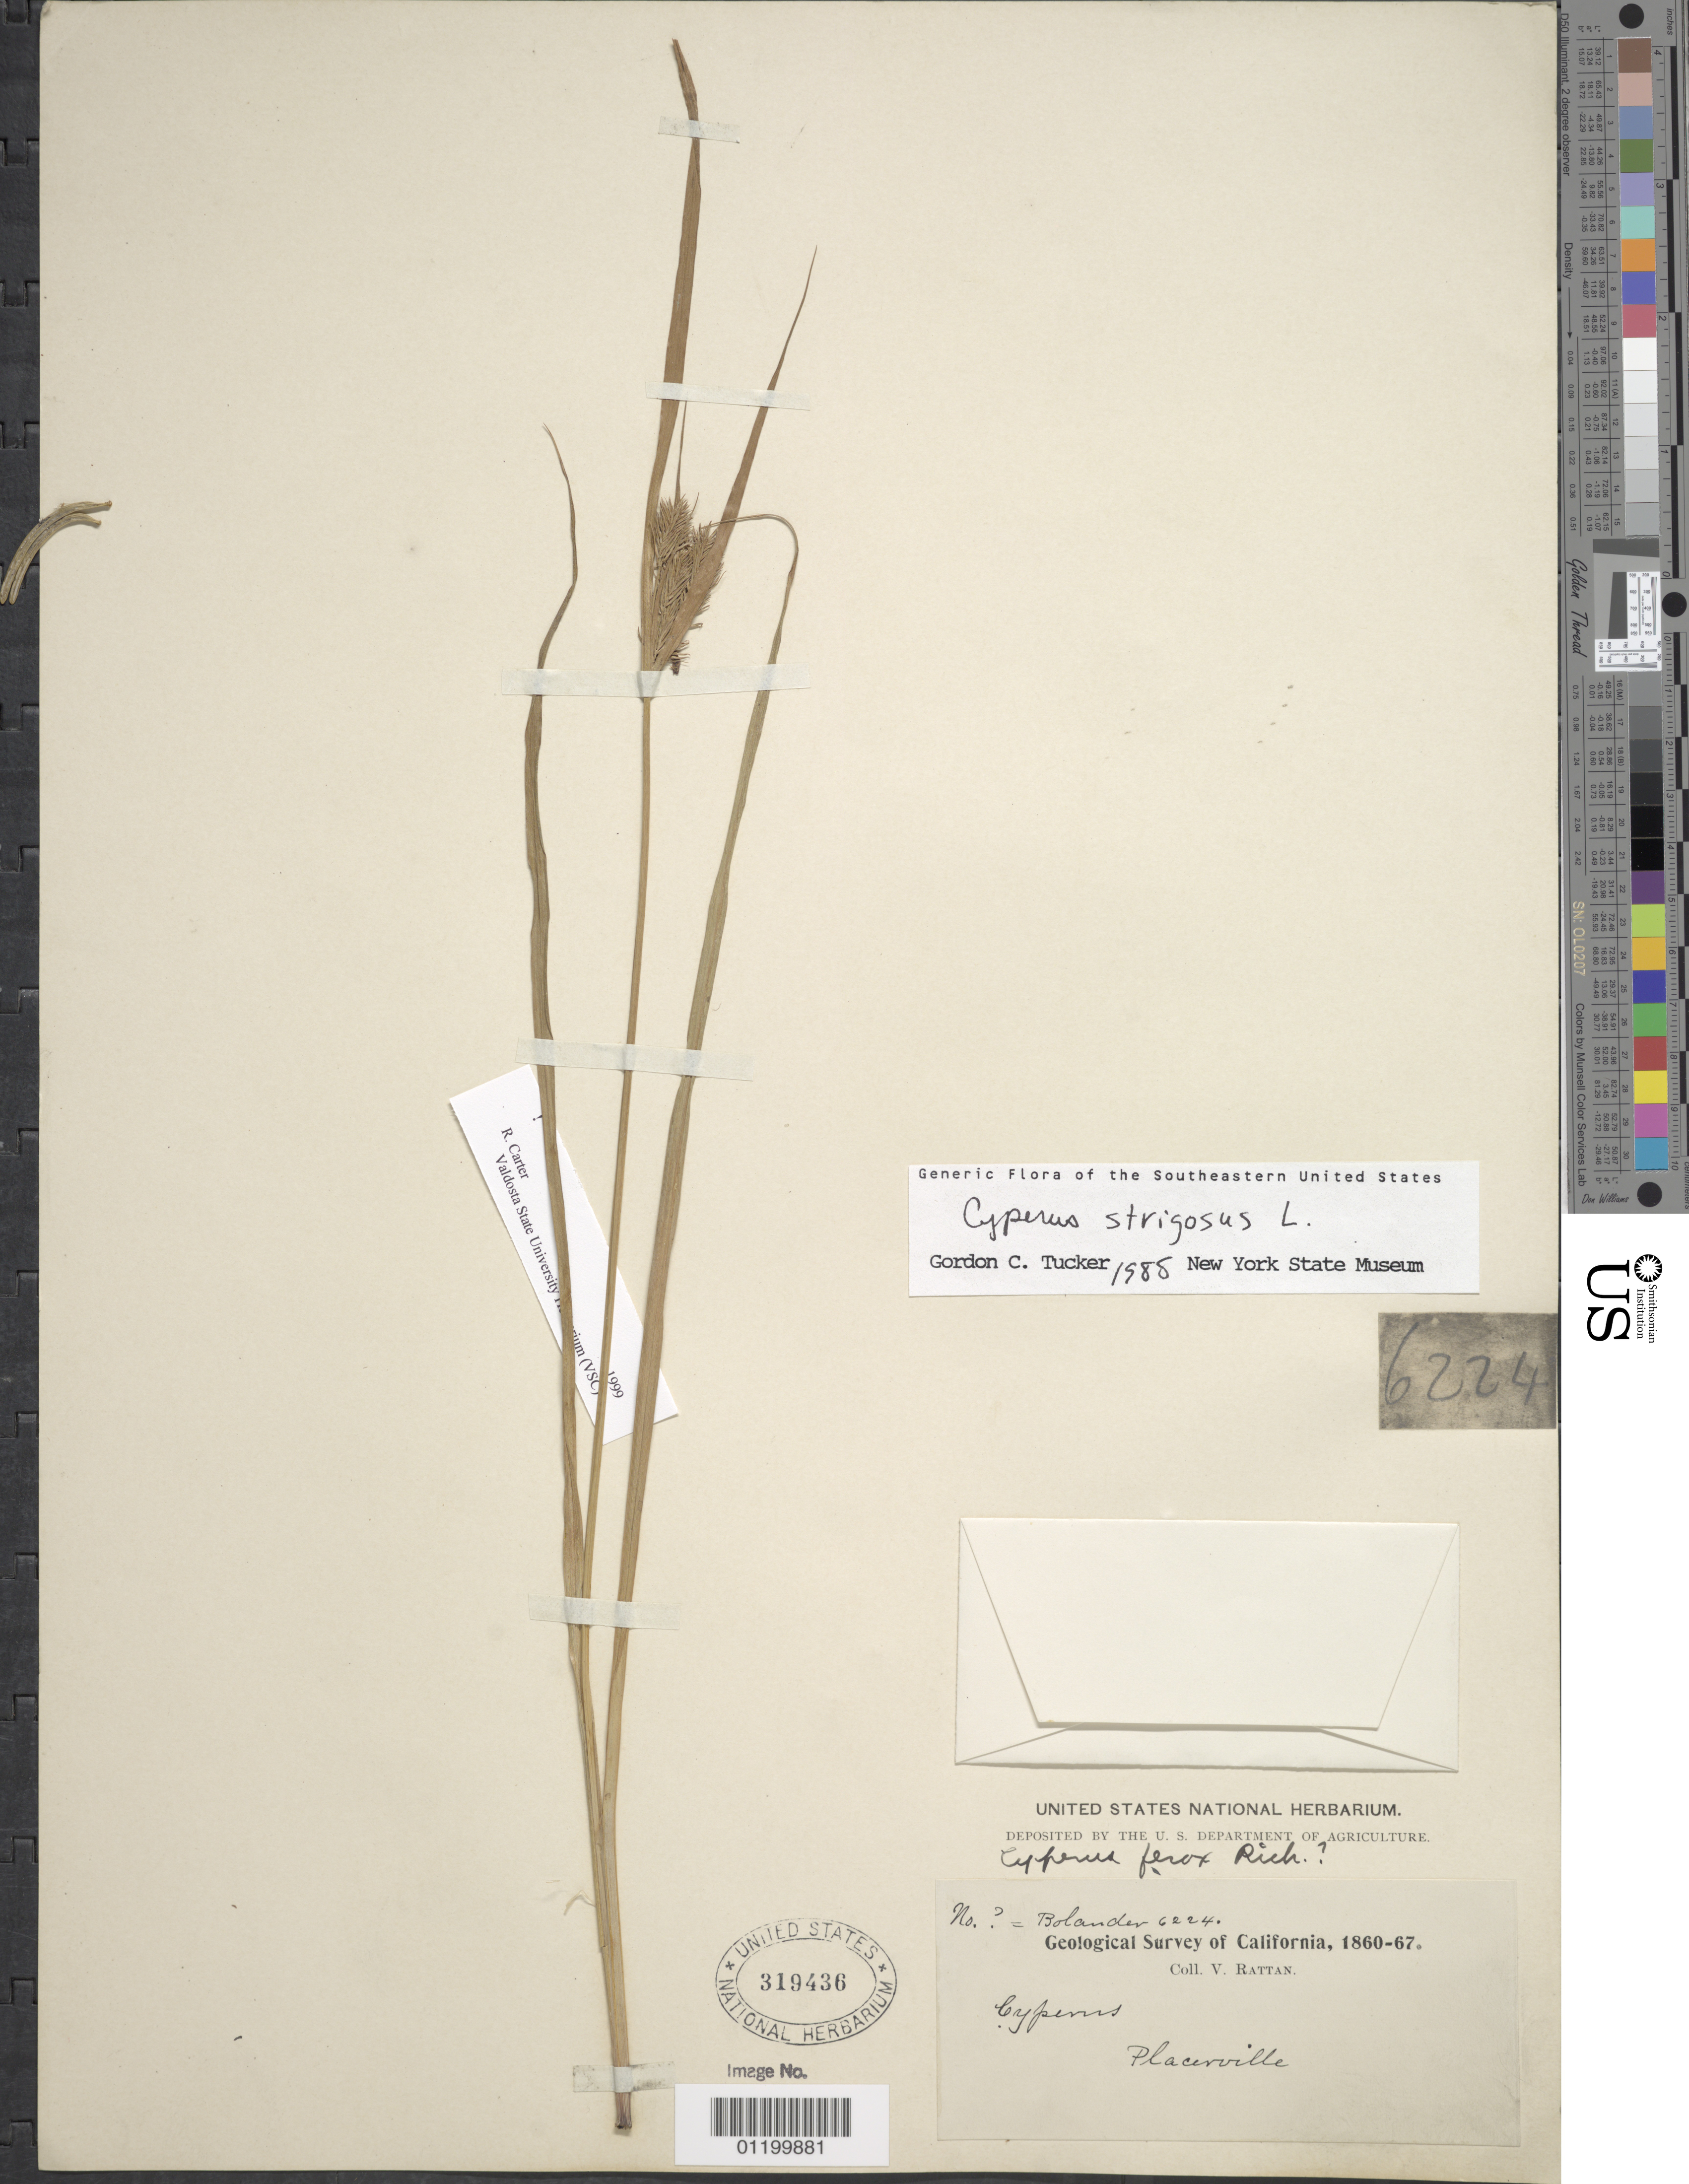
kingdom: Plantae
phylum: Tracheophyta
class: Liliopsida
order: Poales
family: Cyperaceae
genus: Cyperus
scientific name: Cyperus strigosus L.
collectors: V. Rattan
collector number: Bolander 6224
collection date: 1860/1867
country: United States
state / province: California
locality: Placerville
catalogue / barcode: US 319436